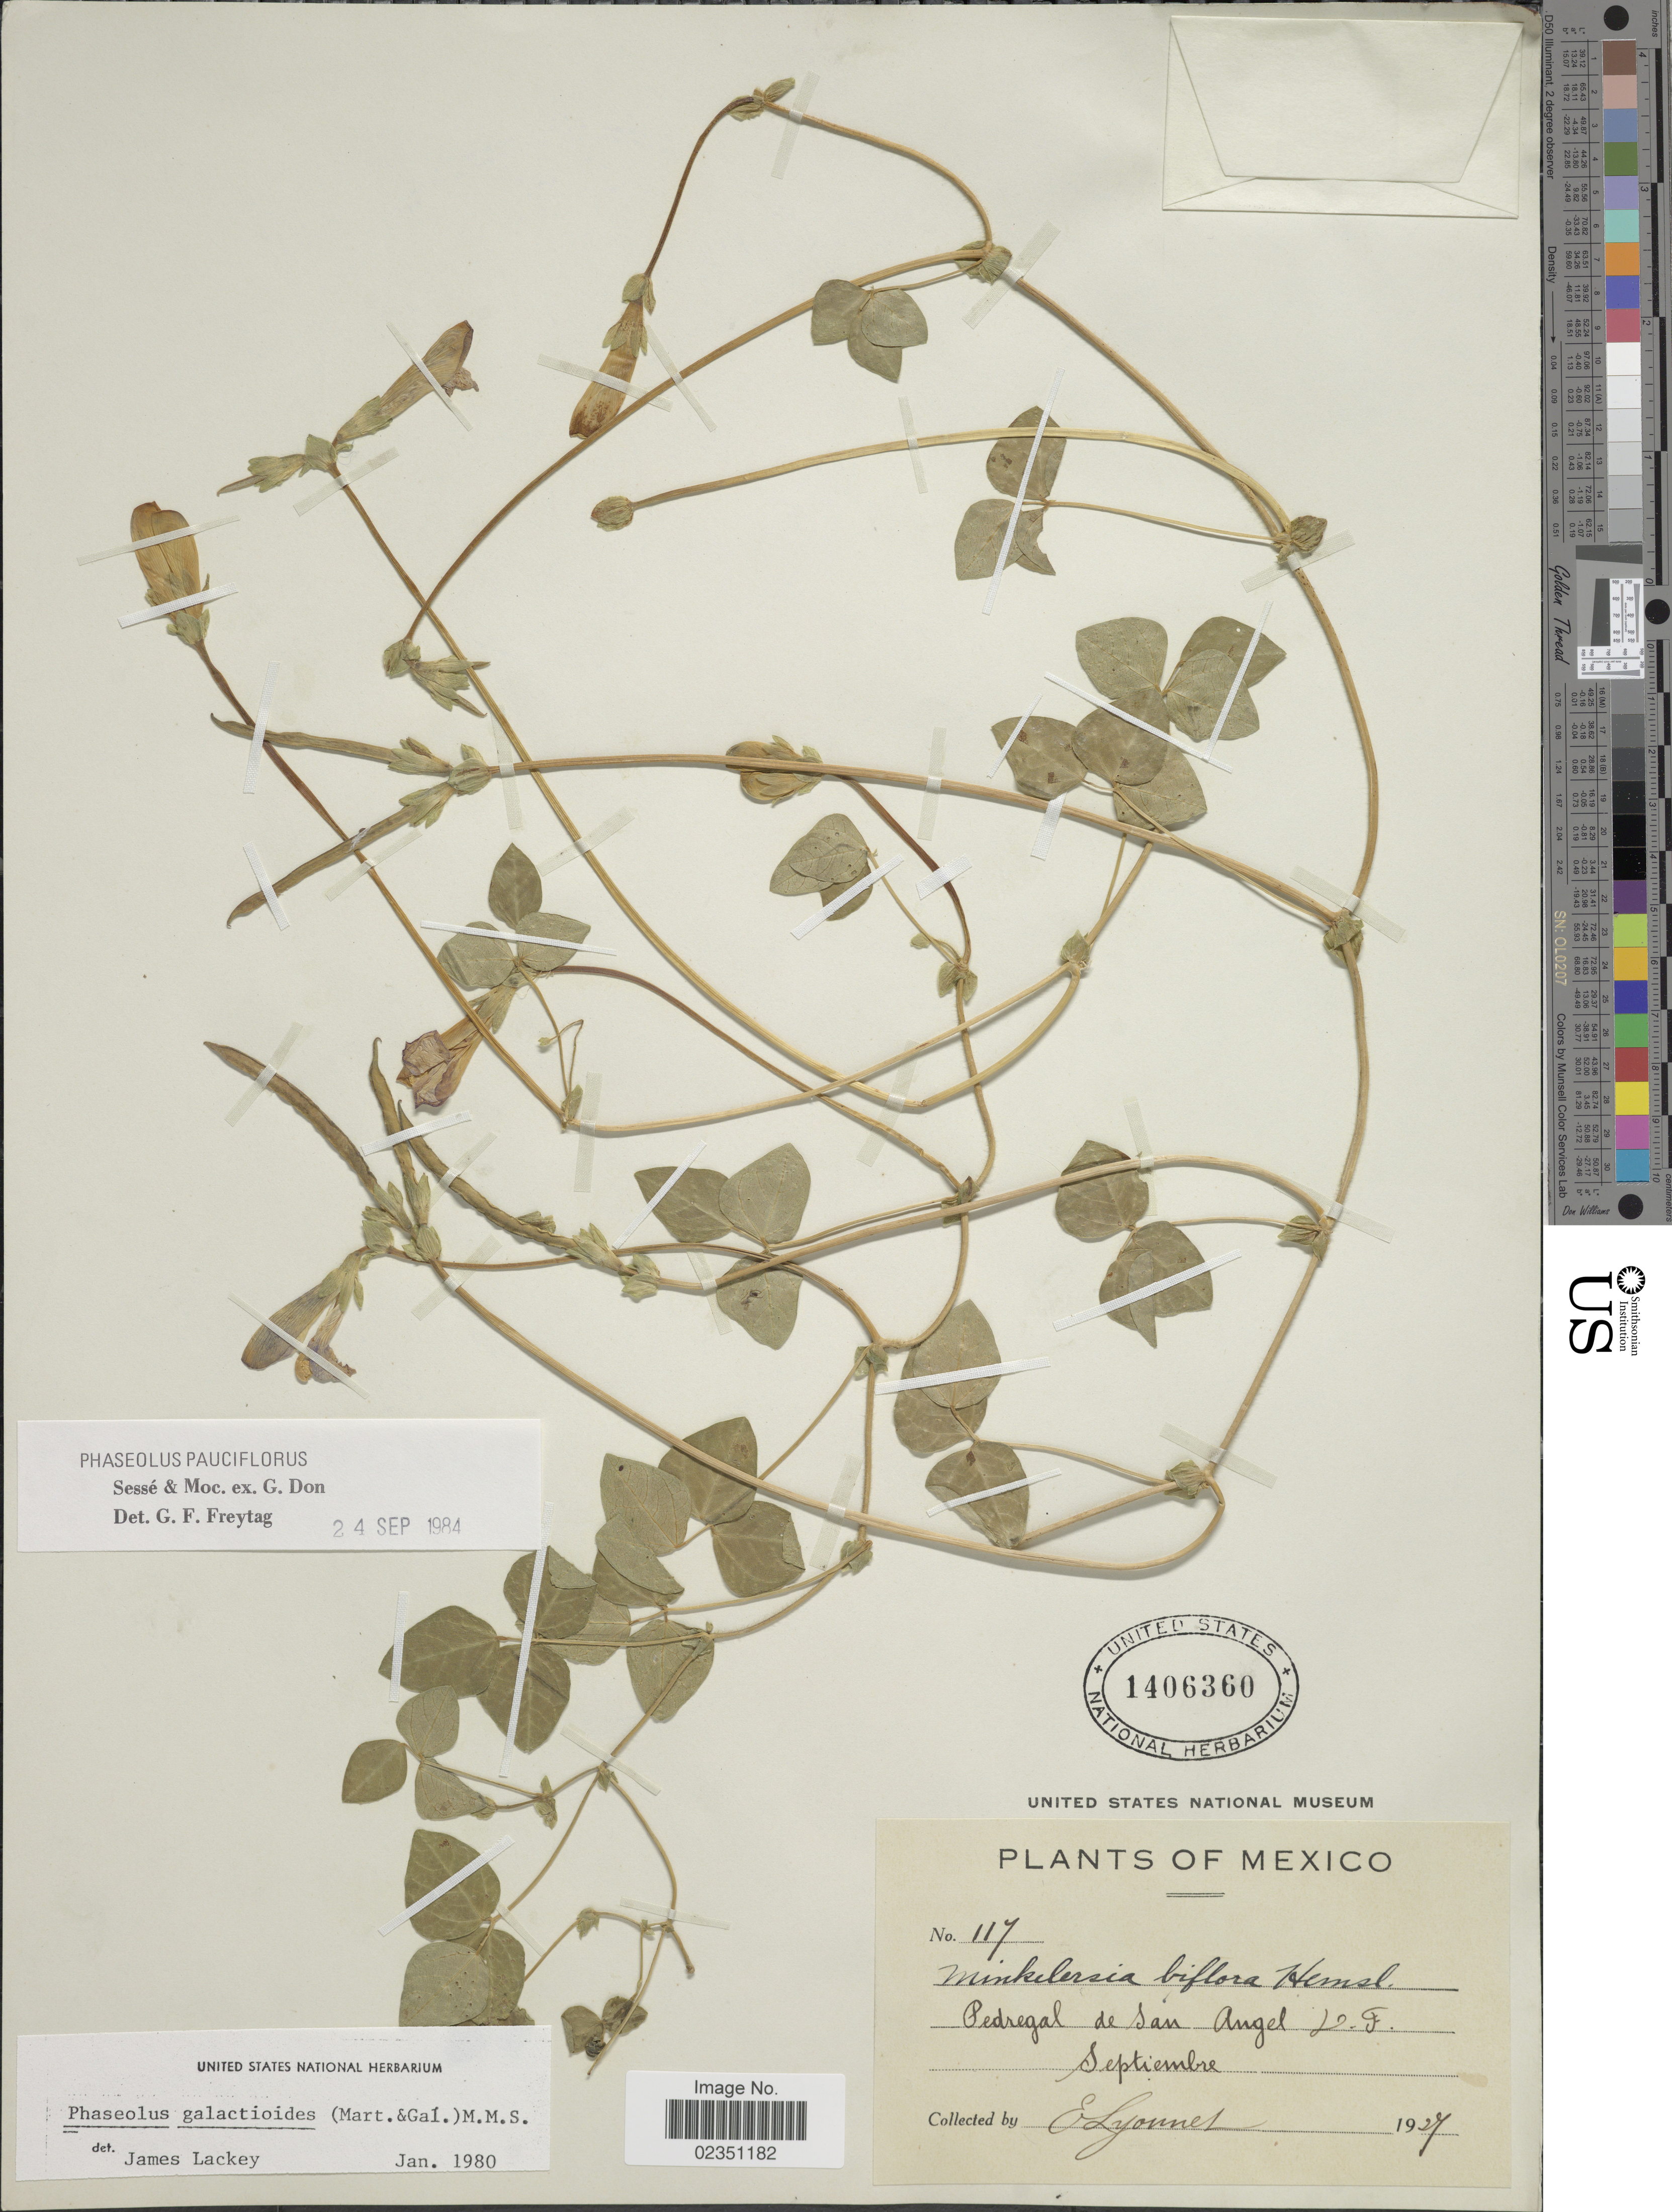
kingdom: Plantae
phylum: Tracheophyta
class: Magnoliopsida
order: Fabales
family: Fabaceae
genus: Phaseolus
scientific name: Phaseolus pauciflorus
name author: Sessé & Moc. ex G. Don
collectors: E. Lyonnet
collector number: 117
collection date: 1927-09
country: Mexico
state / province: Distrito Federal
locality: Pedregal de San Angel, D.F.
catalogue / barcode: US 1406360